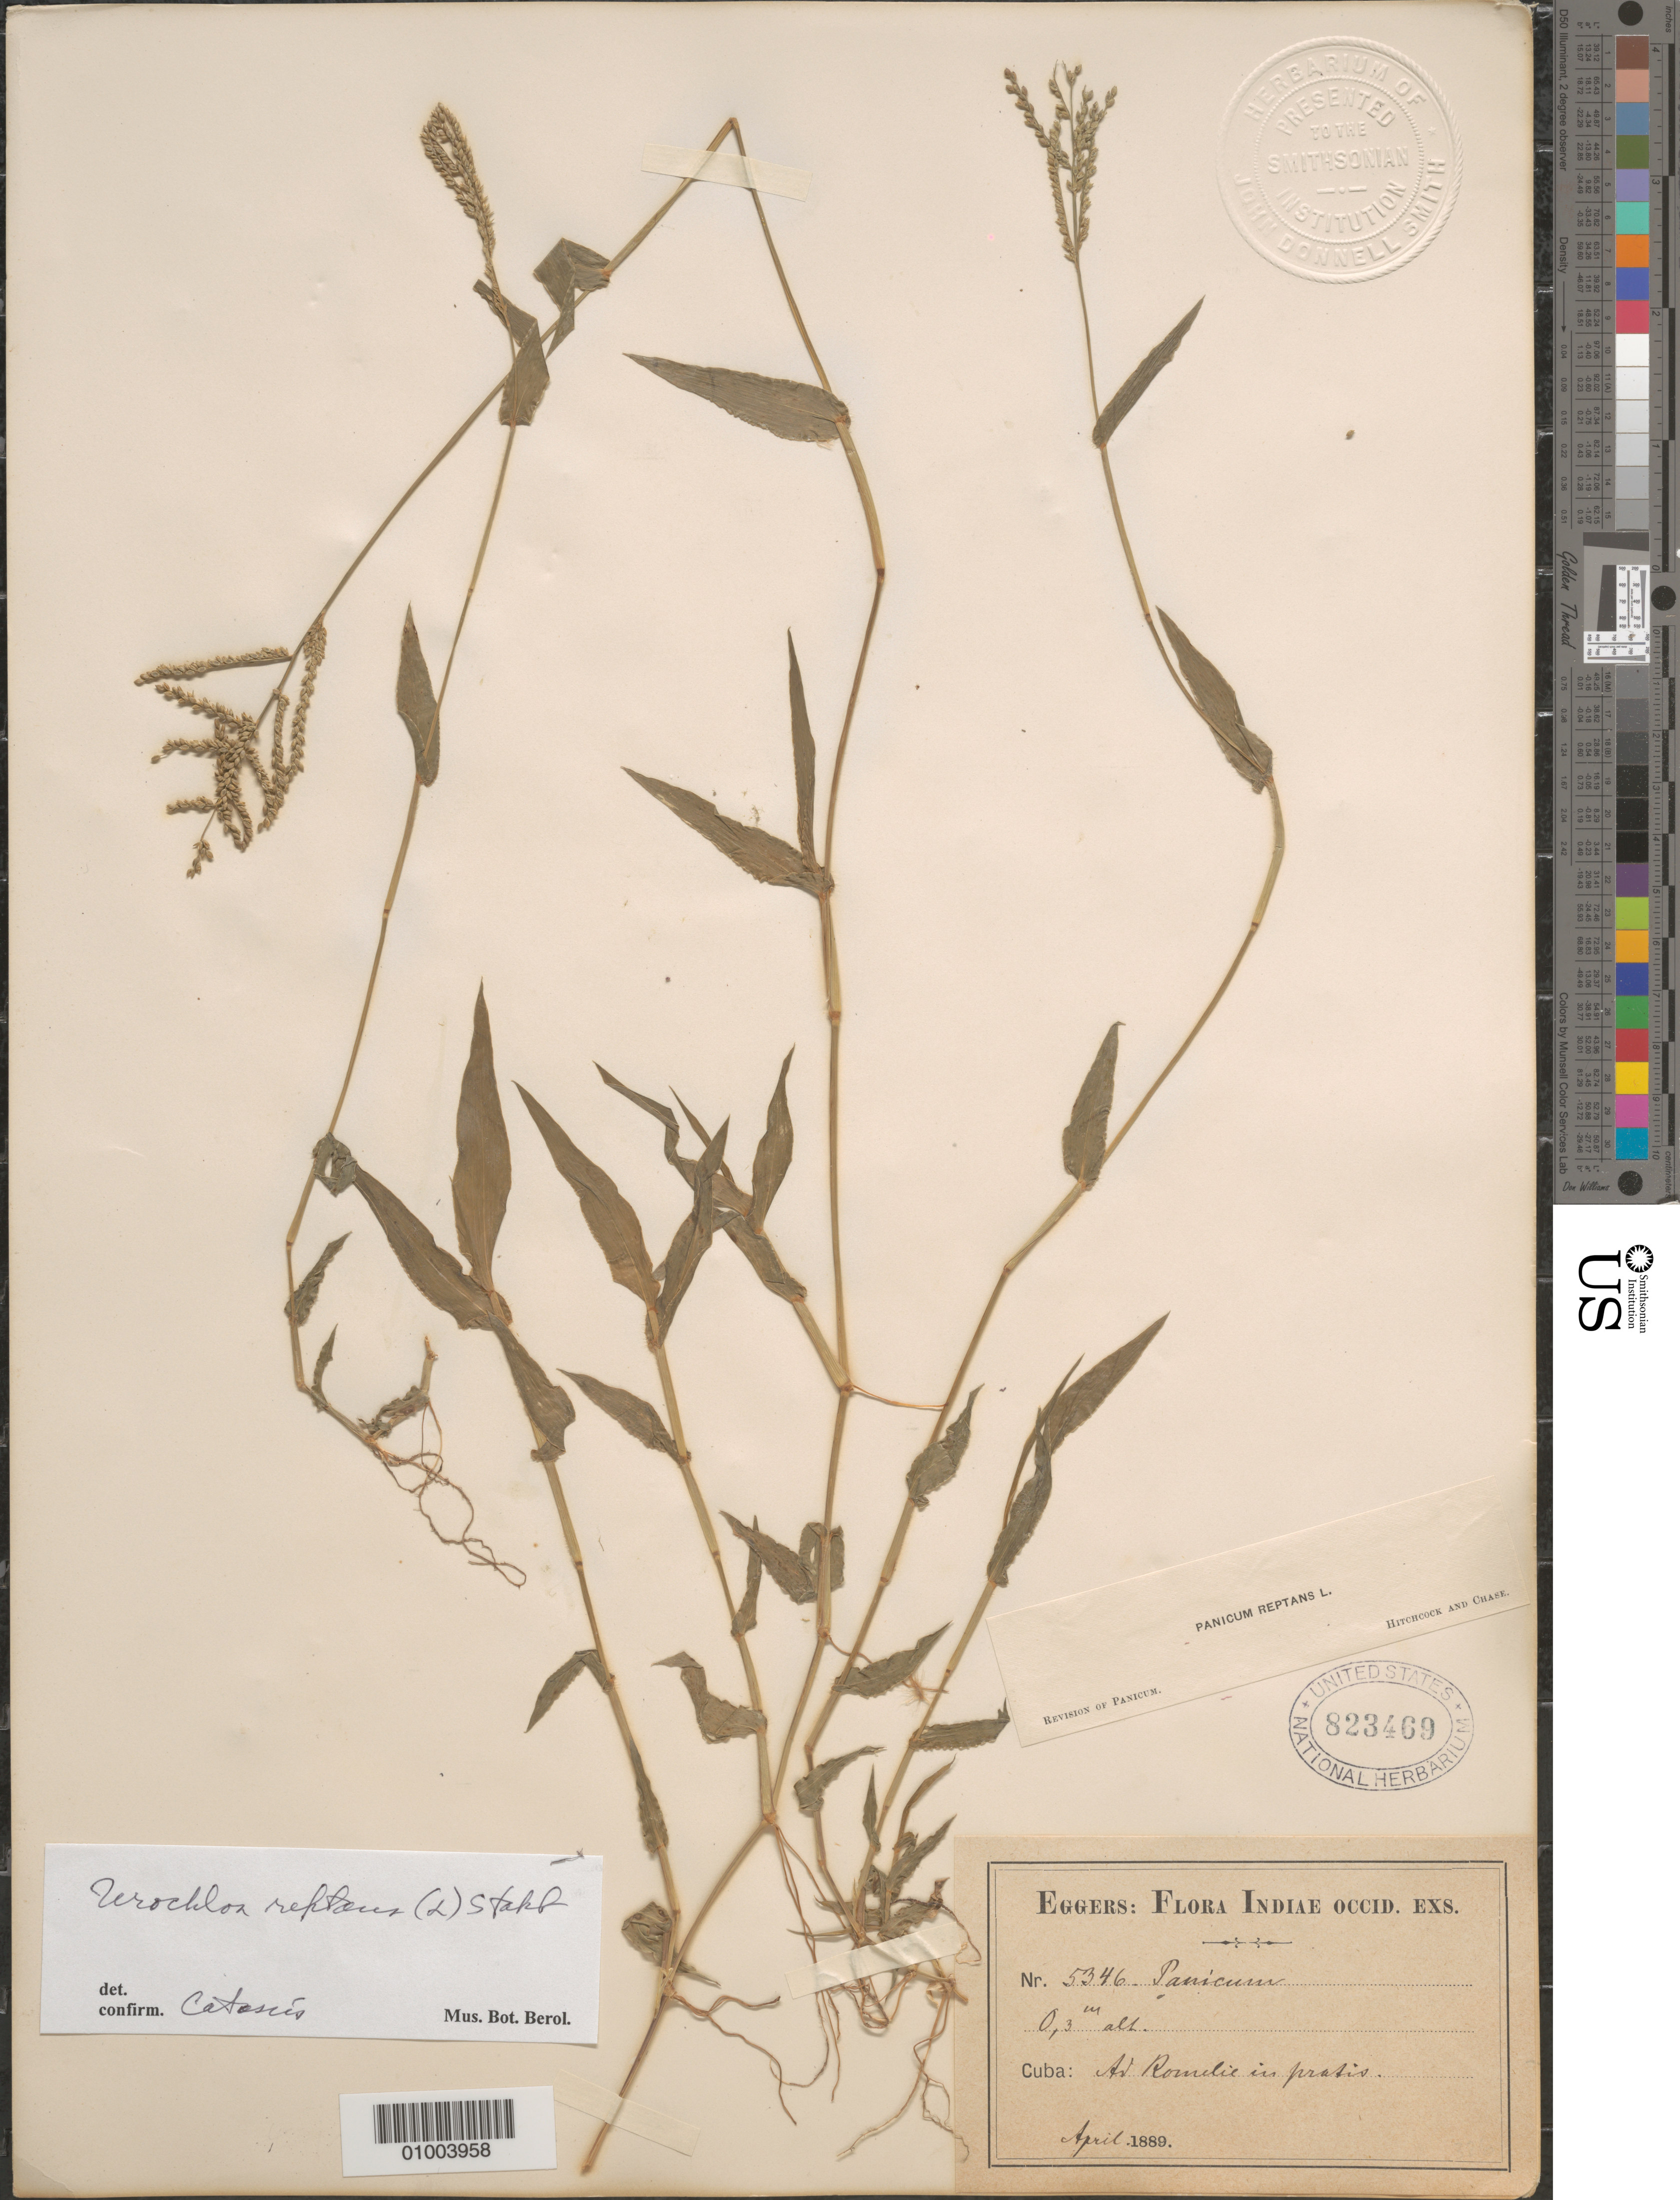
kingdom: Plantae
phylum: Tracheophyta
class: Liliopsida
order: Poales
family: Poaceae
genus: Urochloa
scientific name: Urochloa reptans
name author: (L.) Stapf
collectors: H. F. A. von Eggers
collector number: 5346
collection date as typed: Apr 1889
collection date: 1889-04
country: Cuba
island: Cuba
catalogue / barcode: US 823469